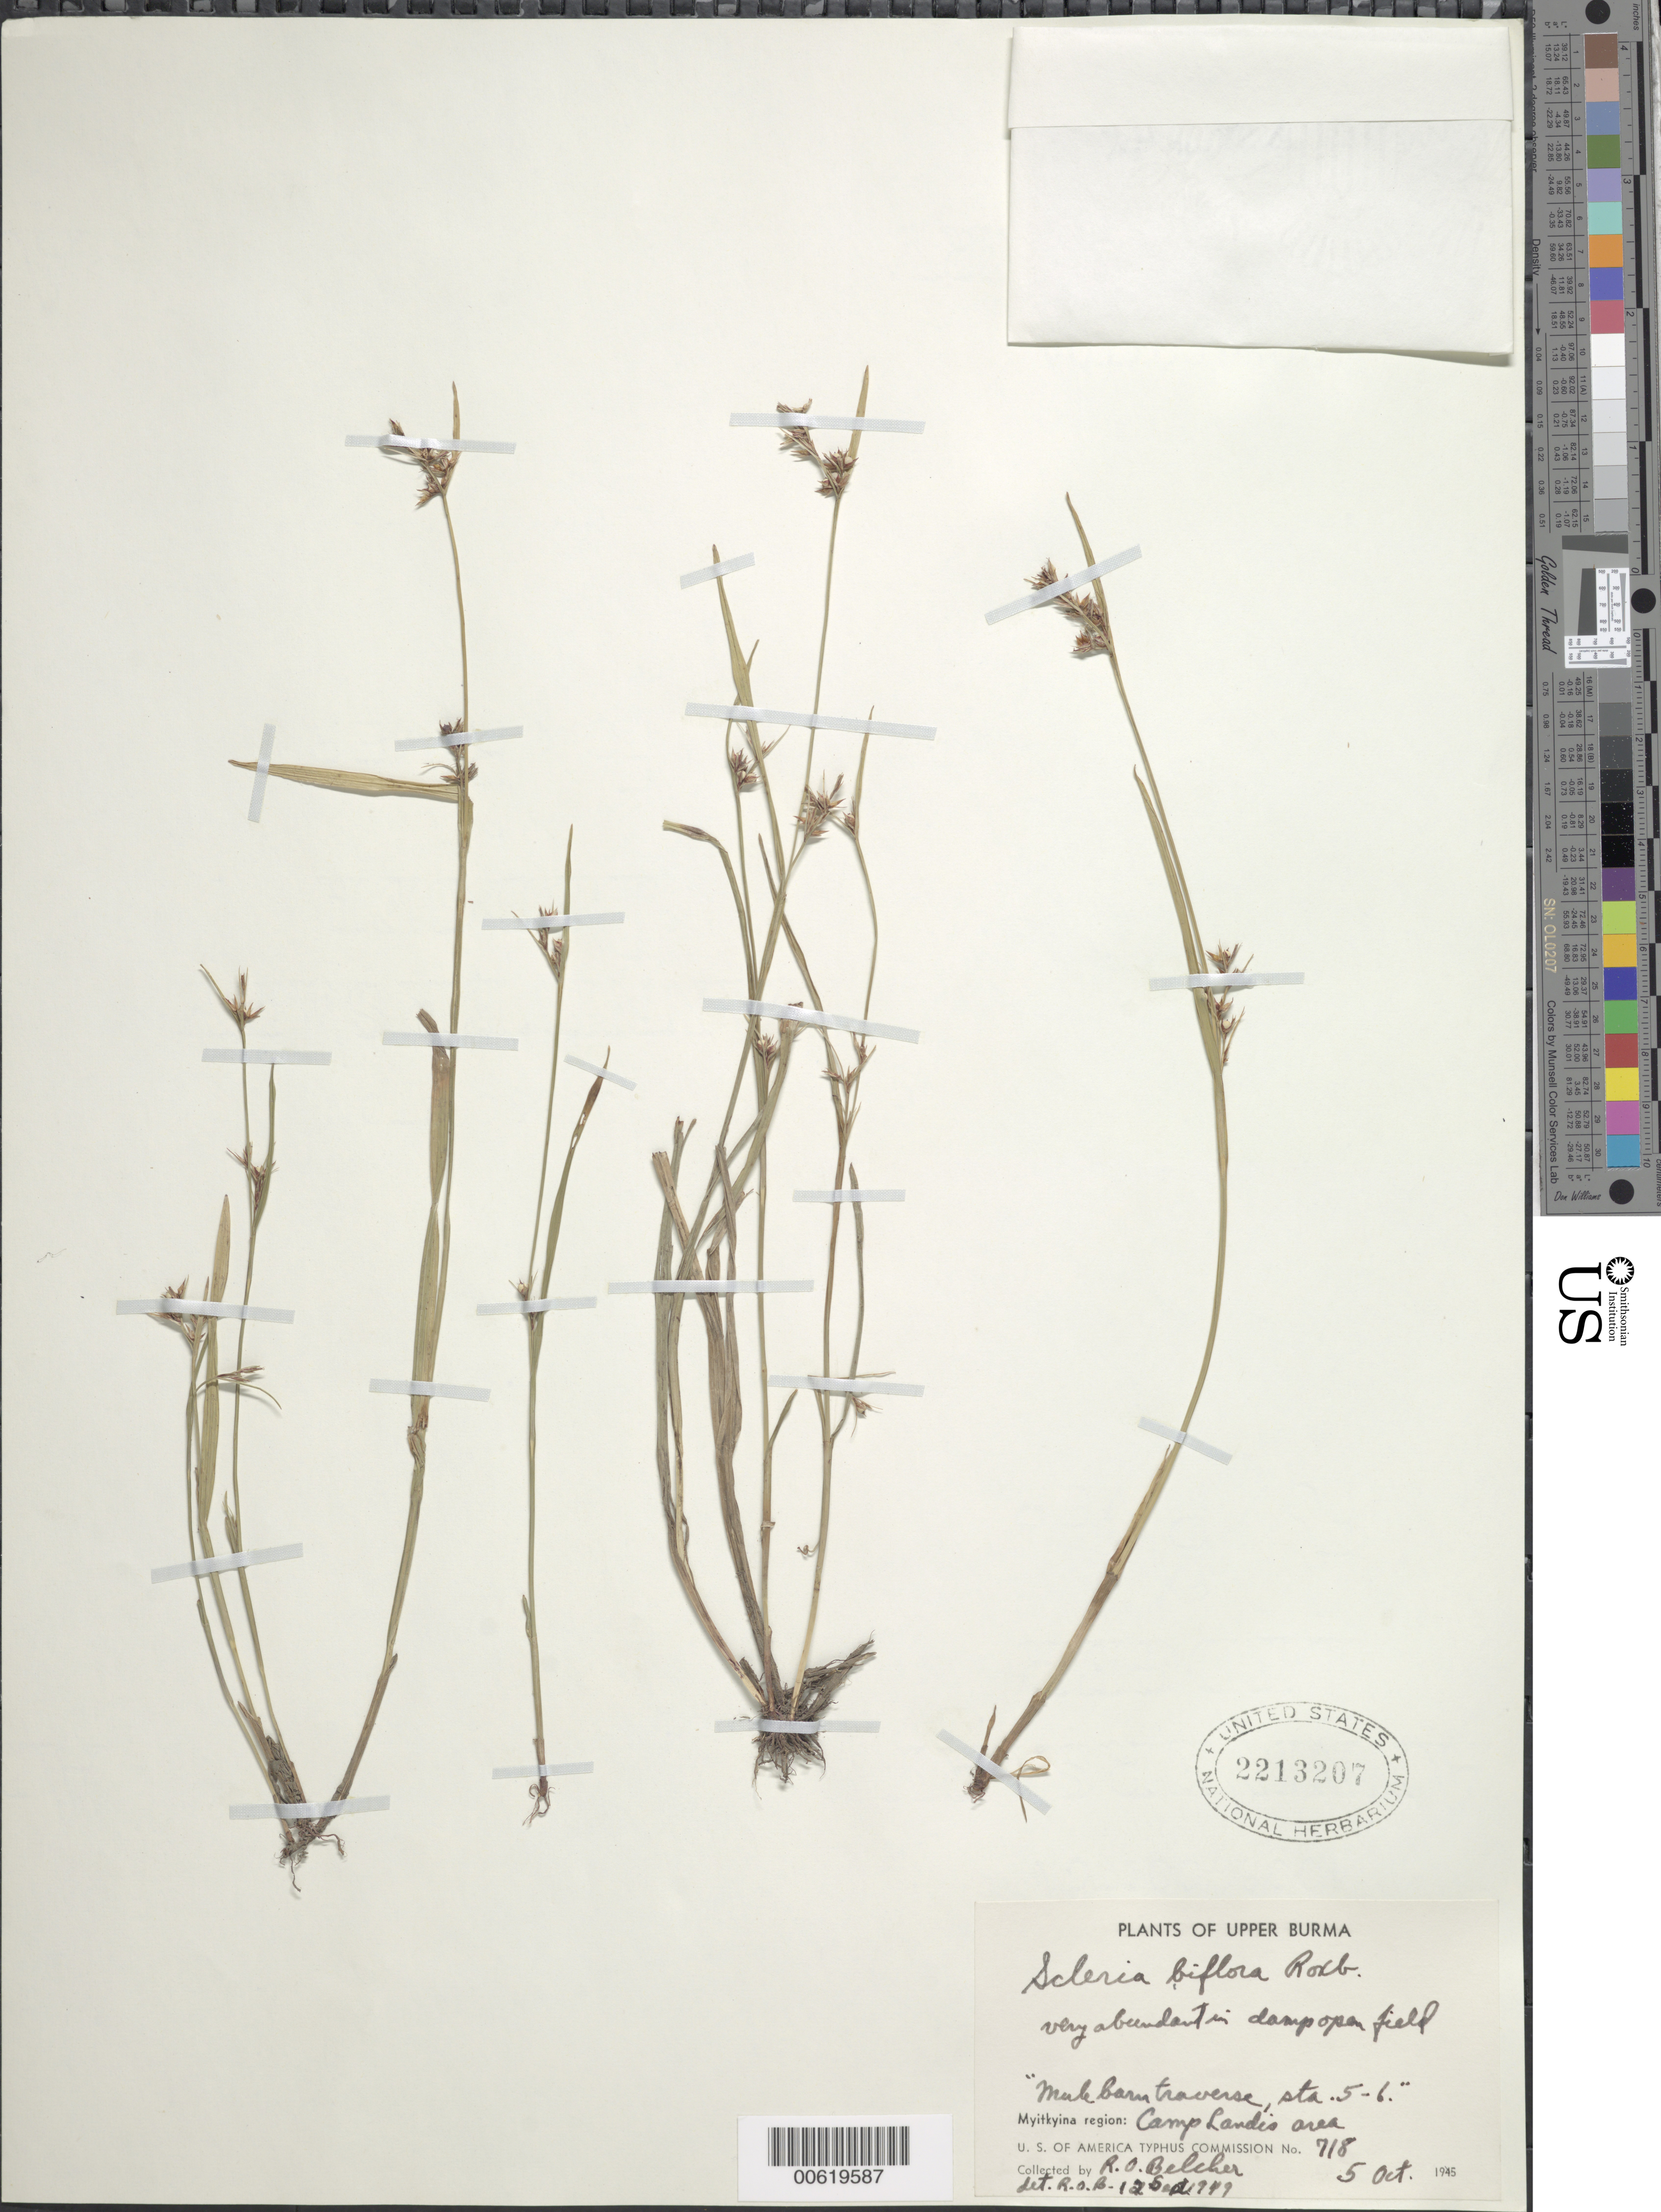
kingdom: Plantae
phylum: Tracheophyta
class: Liliopsida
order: Poales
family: Cyperaceae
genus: Scleria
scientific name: Scleria biflora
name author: Roxb.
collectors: R. Belcher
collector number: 718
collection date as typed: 05 Oct 1945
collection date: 1945-10-05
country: Myanmar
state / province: Kachin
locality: Myitkyina region: Mulebarm traverse, station 5-6, Camp landis area.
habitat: Very aboundant in damp open field.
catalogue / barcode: US 2213207